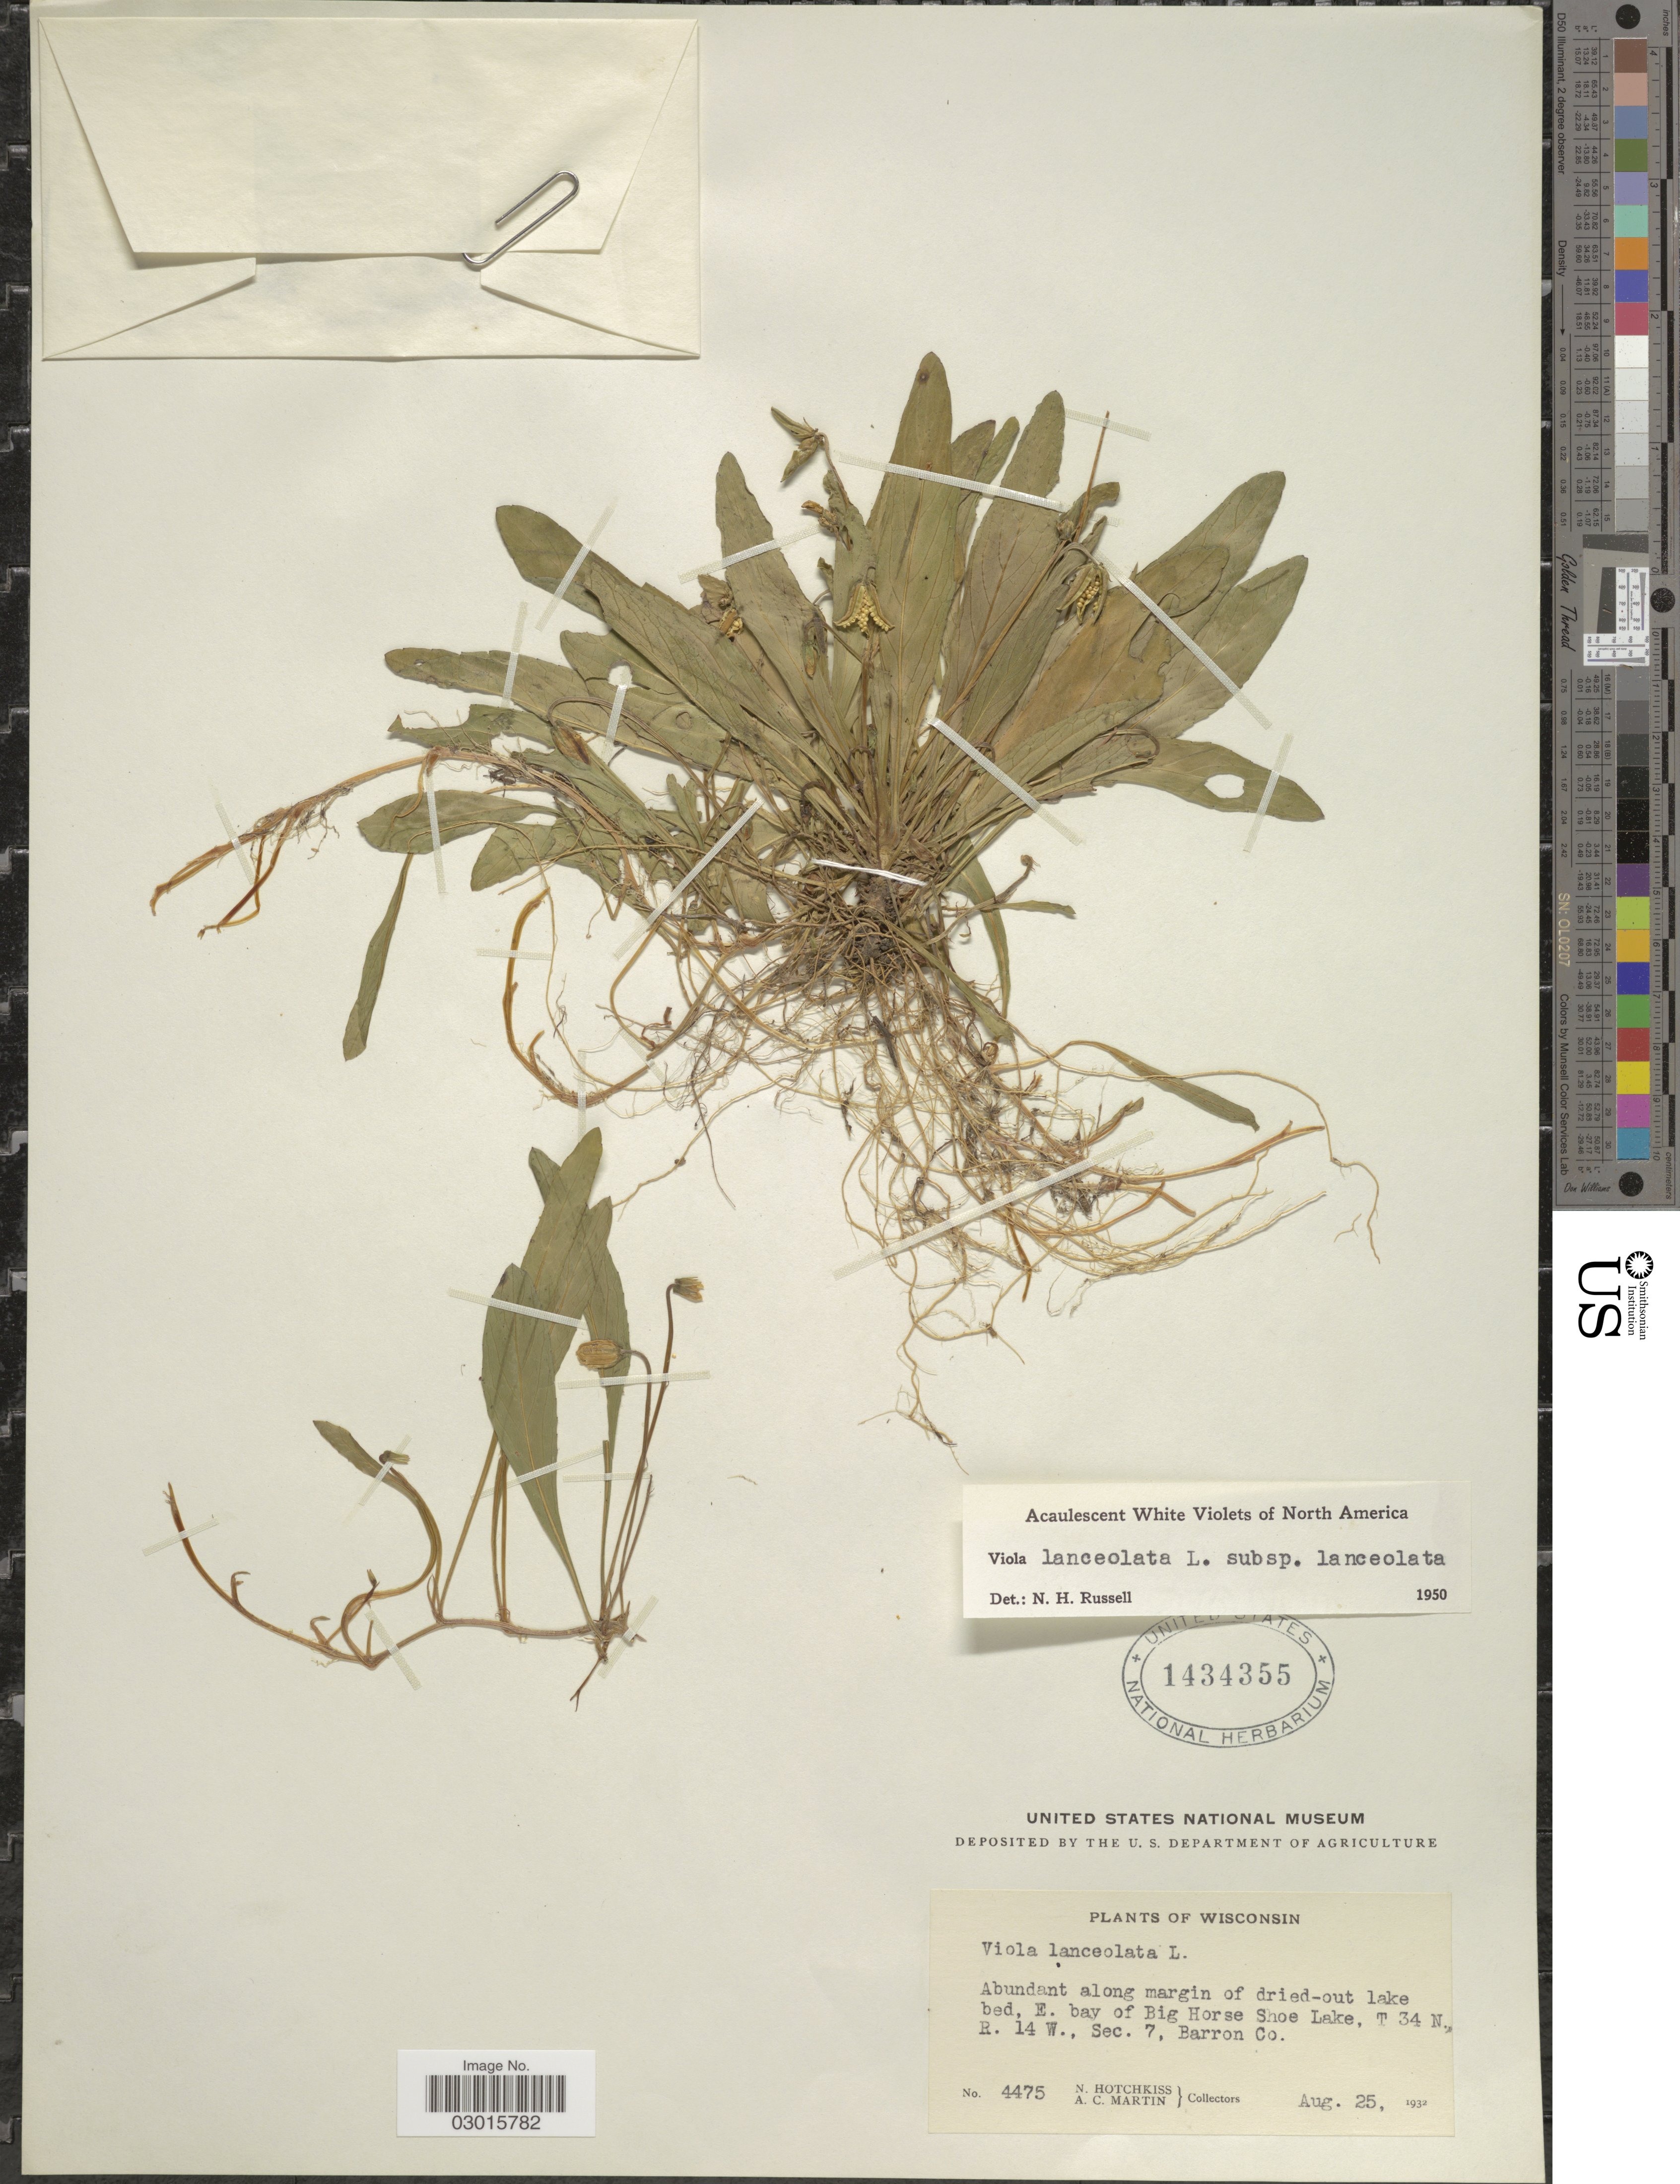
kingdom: Plantae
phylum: Tracheophyta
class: Magnoliopsida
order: Malpighiales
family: Violaceae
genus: Viola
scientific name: Viola lanceolata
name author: L.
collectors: N. Hotchkiss & A. C. Martin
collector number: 4475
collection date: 1932-08-25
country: United States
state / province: Wisconsin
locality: Abundant along margin of dried-out lake bed, E. bay of Big Horse Shoe Lake, T34N, R14W, Sec.7, Barron Co.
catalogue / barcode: US 1434355